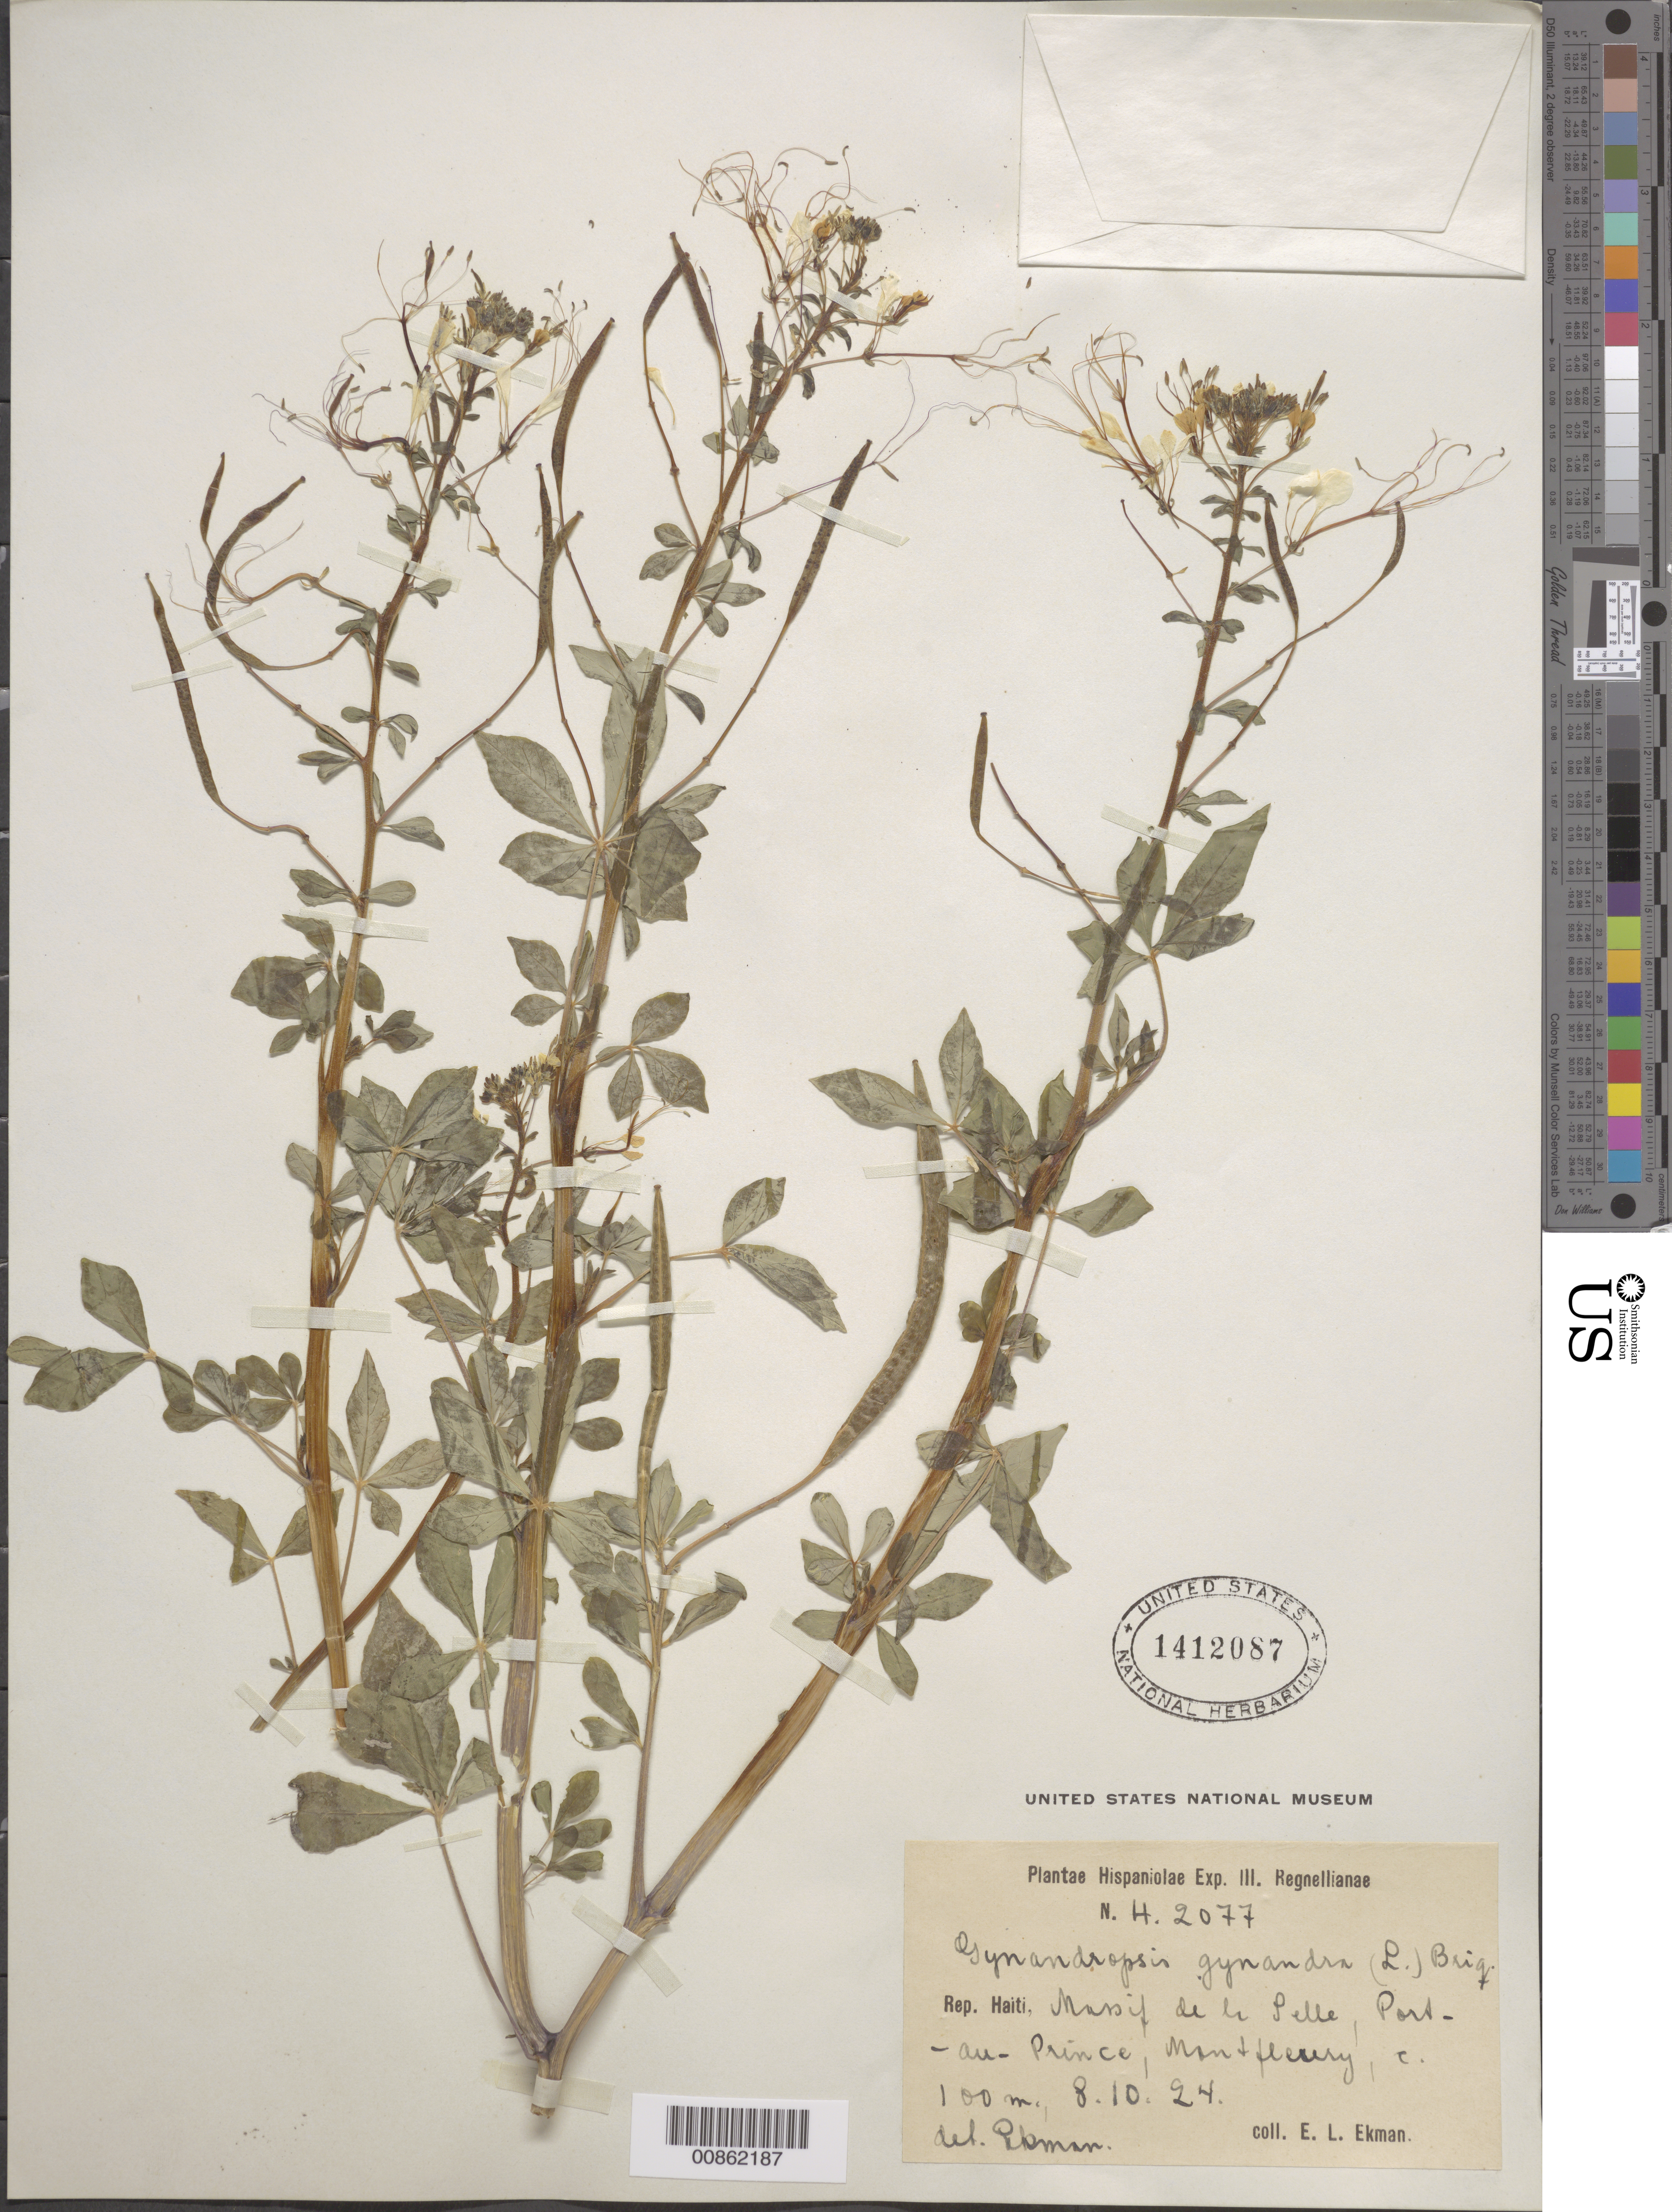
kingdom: Plantae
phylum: Tracheophyta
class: Magnoliopsida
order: Brassicales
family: Cleomaceae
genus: Gynandropsis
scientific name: Gynandropsis gynandra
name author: (L.) Briq.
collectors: E. L. Ekman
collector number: H 2077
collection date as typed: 08 Oct 1924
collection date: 1924-10-08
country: Haiti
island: Hispaniola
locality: Massif de la Selle, Port-au-Prince, Montfleury.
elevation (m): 100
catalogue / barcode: US 1412087